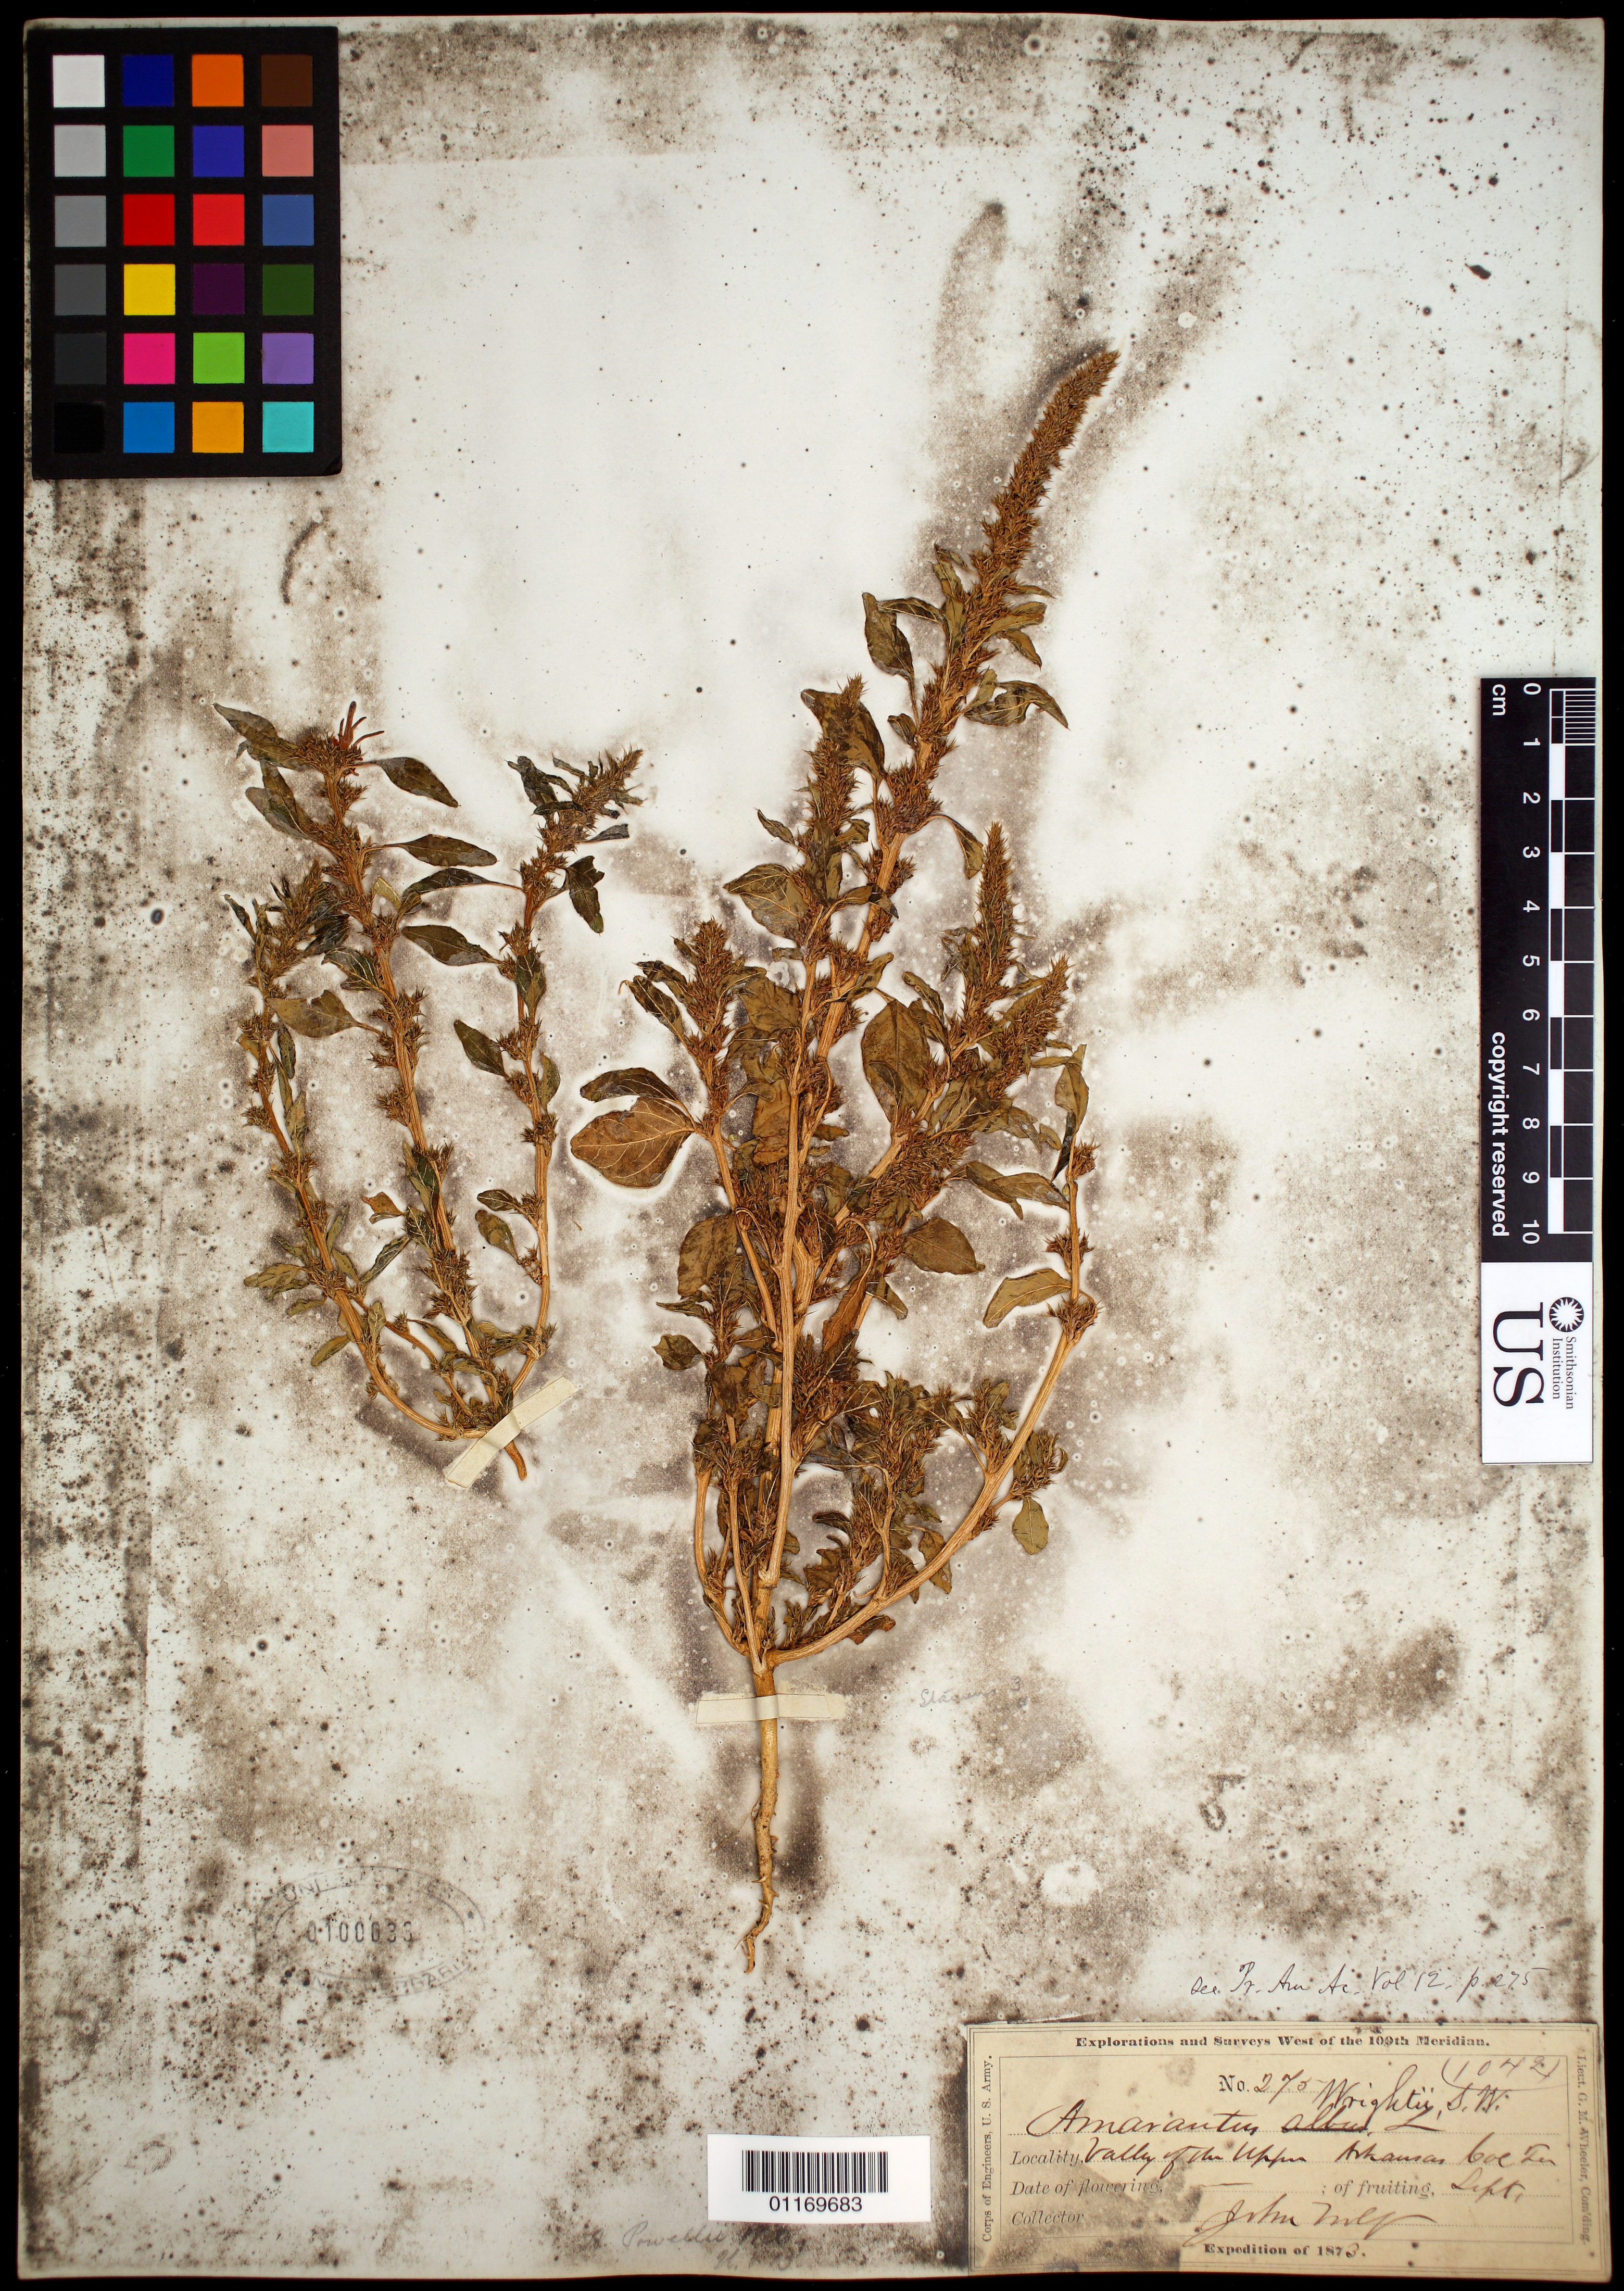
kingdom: Plantae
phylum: Tracheophyta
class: Magnoliopsida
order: Caryophyllales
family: Amaranthaceae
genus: Amaranthus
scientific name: Amaranthus wrightii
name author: S. Watson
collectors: J. Wolf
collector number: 275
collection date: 1873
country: United States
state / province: Colorado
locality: Valley of the Upper Arkansas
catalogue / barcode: US 100033